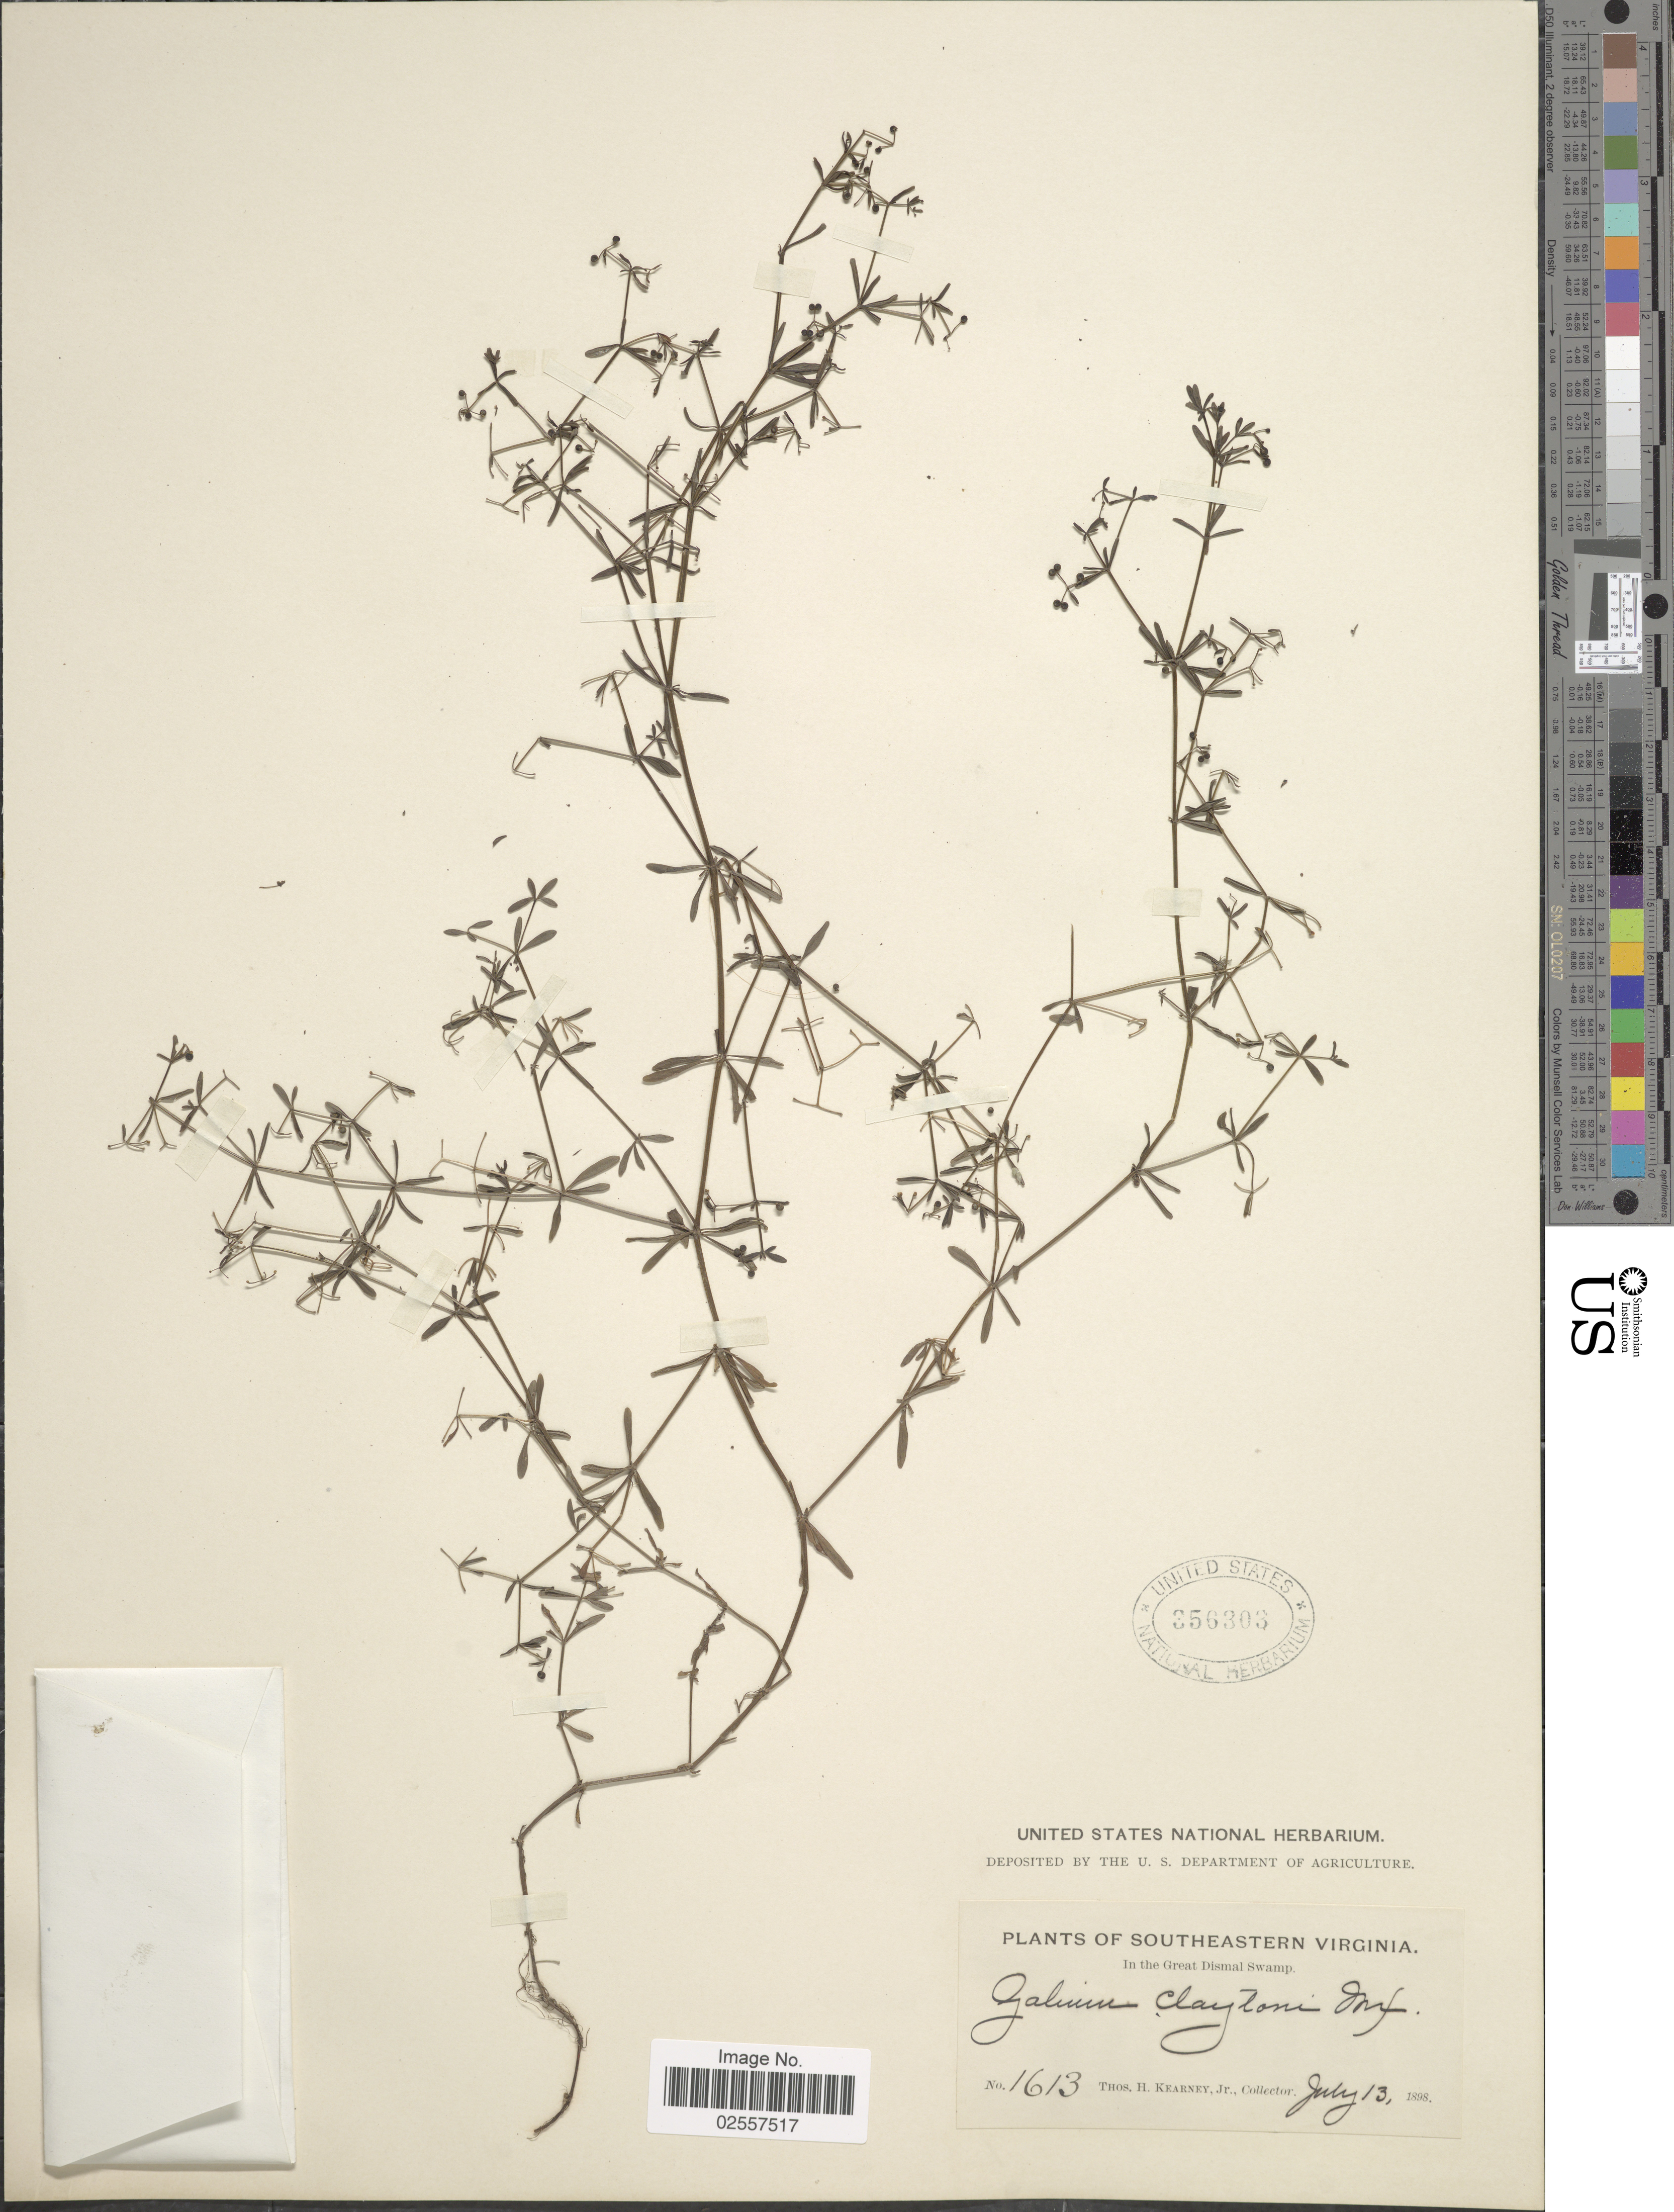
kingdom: Plantae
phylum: Tracheophyta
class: Magnoliopsida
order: Gentianales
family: Rubiaceae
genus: Galium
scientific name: Galium claytoni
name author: Michx.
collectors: T. H. Kearney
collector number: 1613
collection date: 1898-07-13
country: United States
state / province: Virginia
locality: Southeastern Virginia, In the Great Dismal Swamp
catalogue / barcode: US 356303